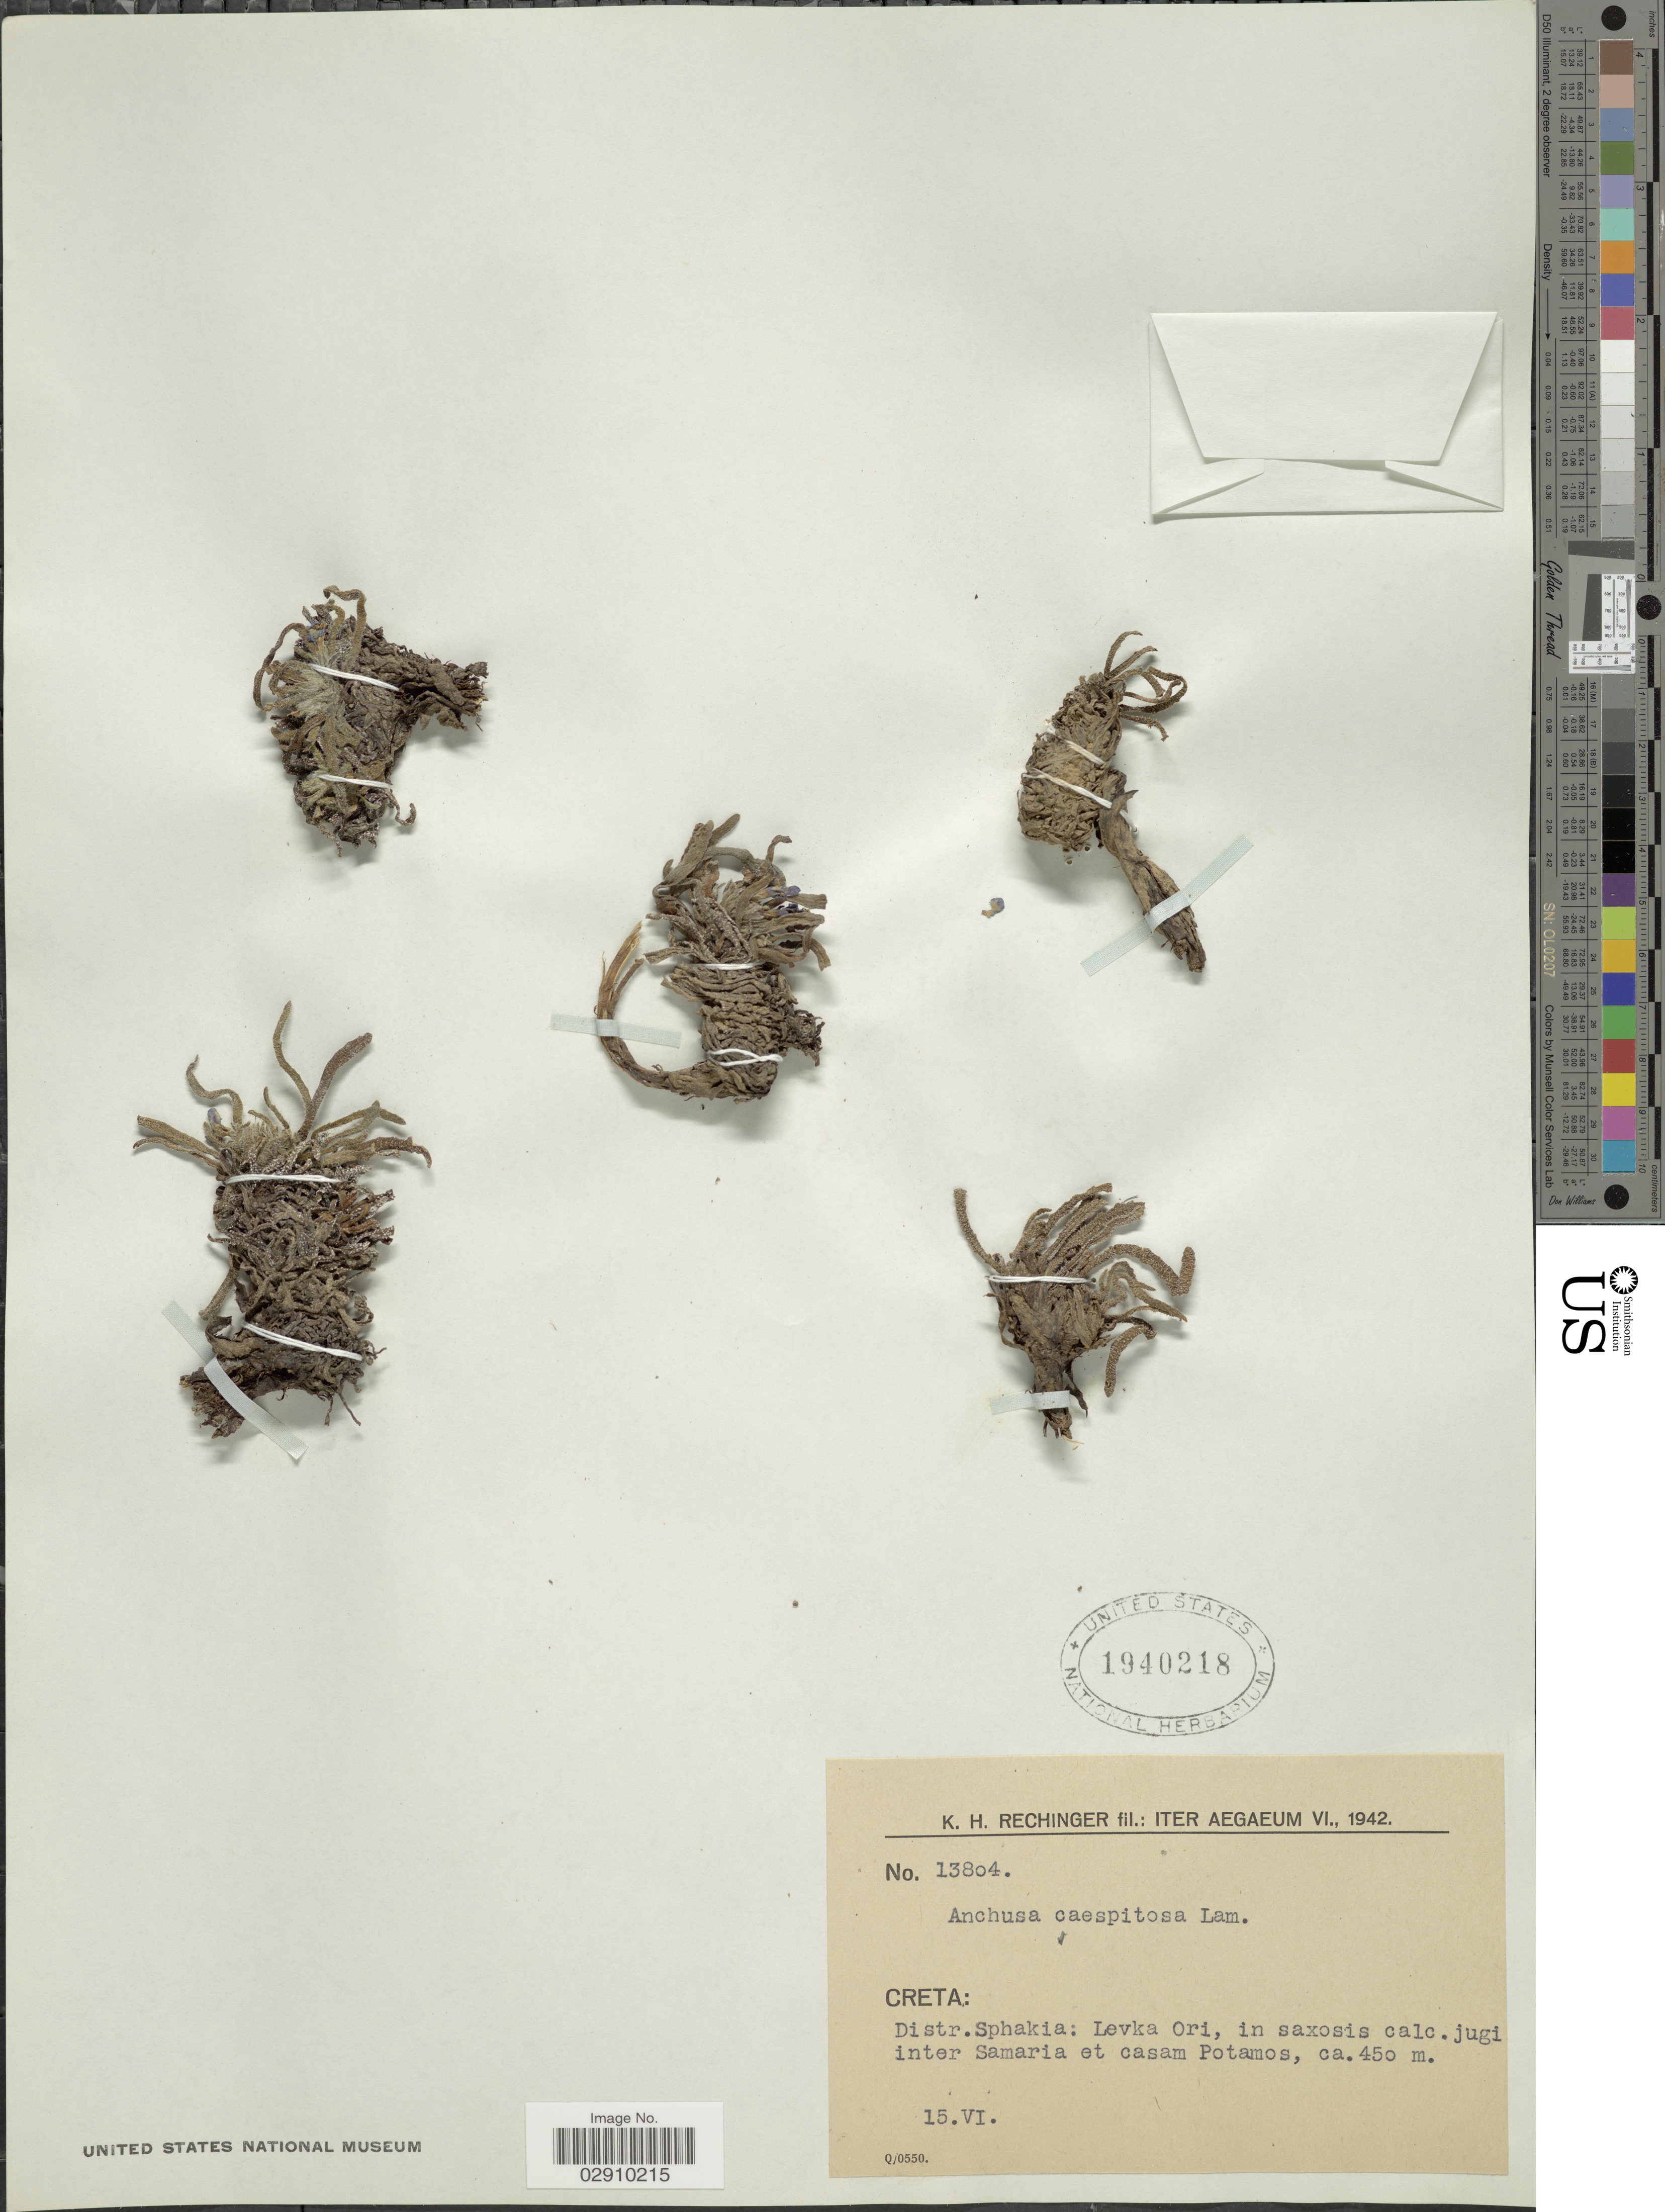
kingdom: Plantae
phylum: Tracheophyta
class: Magnoliopsida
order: Boraginales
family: Boraginaceae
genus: Anchusa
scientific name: Anchusa cespitosa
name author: Lam.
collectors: K. H. Rechinger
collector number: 13804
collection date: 1942-06-15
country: Greece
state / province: Crete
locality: Iter Aegaem, Creta: Distr. Sphakia: Levka Ori, in saxosis calc. jugi inter Samaria et casam Potamos.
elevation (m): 450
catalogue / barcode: US 1940218